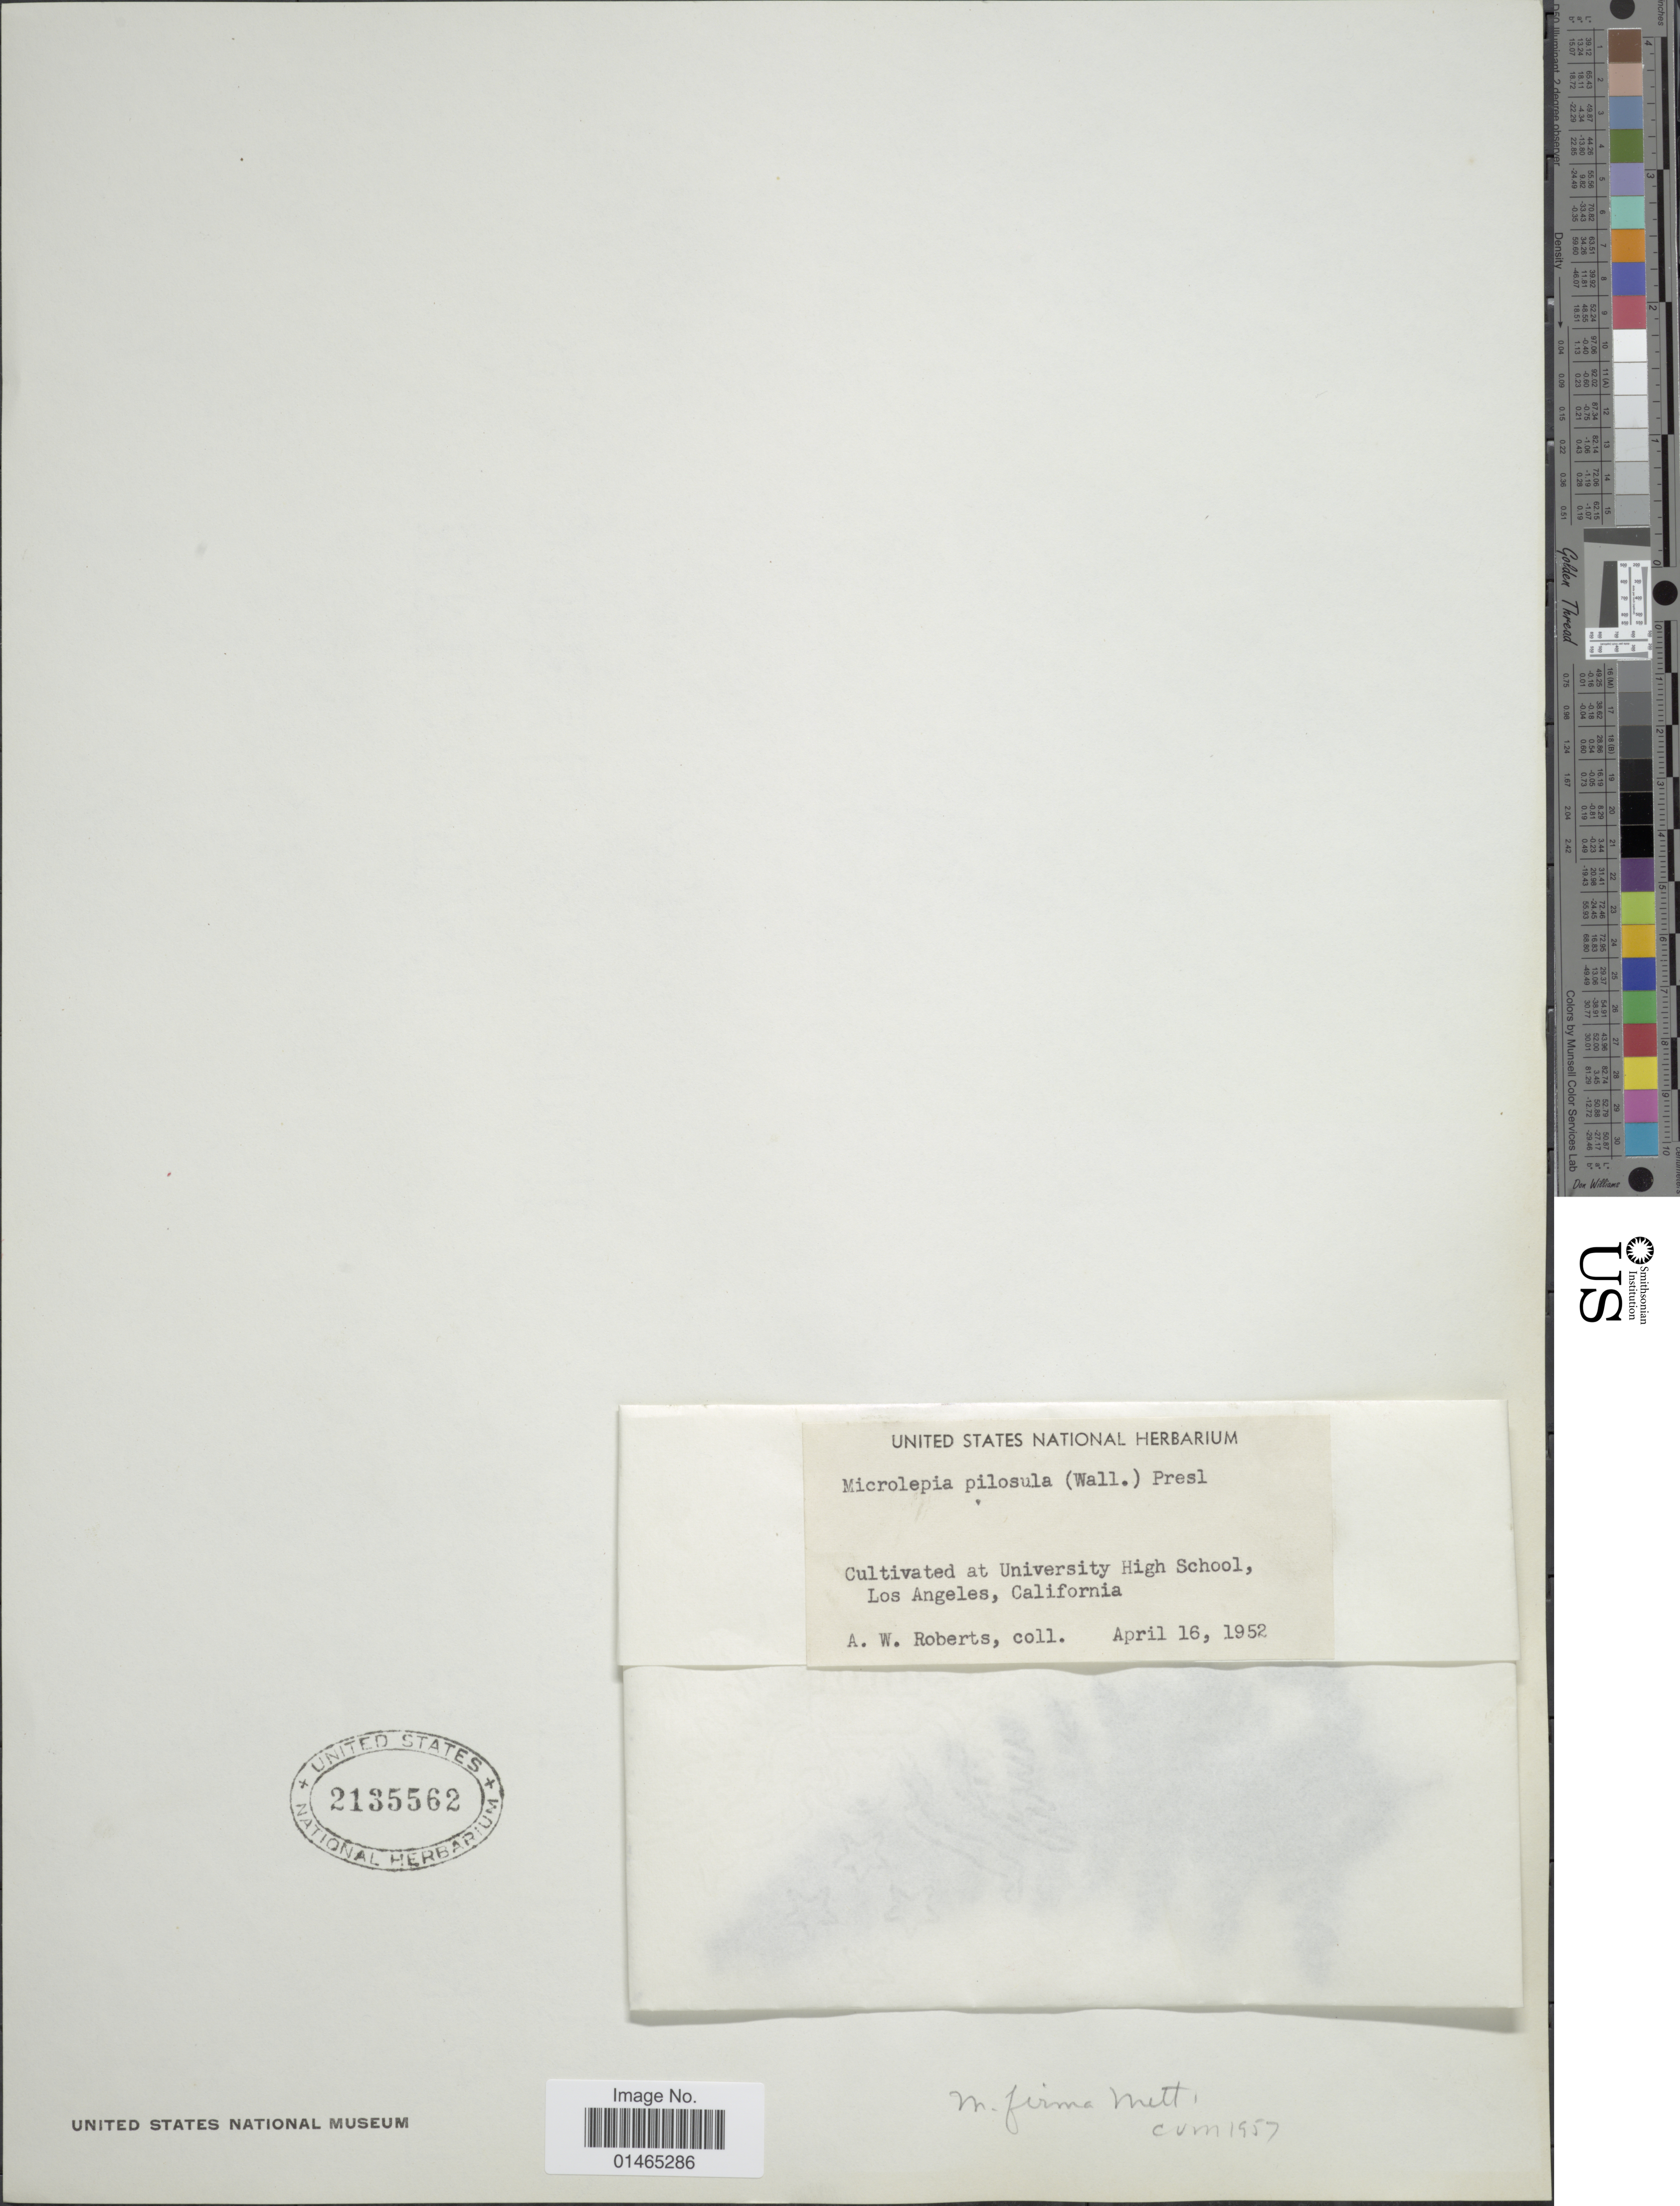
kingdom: Plantae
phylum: Tracheophyta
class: Polypodiopsida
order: Polypodiales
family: Dennstaedtiaceae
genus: Microlepia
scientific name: Microlepia firma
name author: Mett. ex Kuhn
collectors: A. Roberts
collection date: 1952-04-16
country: United States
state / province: California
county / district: Los Angeles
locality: Cultivated at University High School, Los Angeles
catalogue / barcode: US 2135562